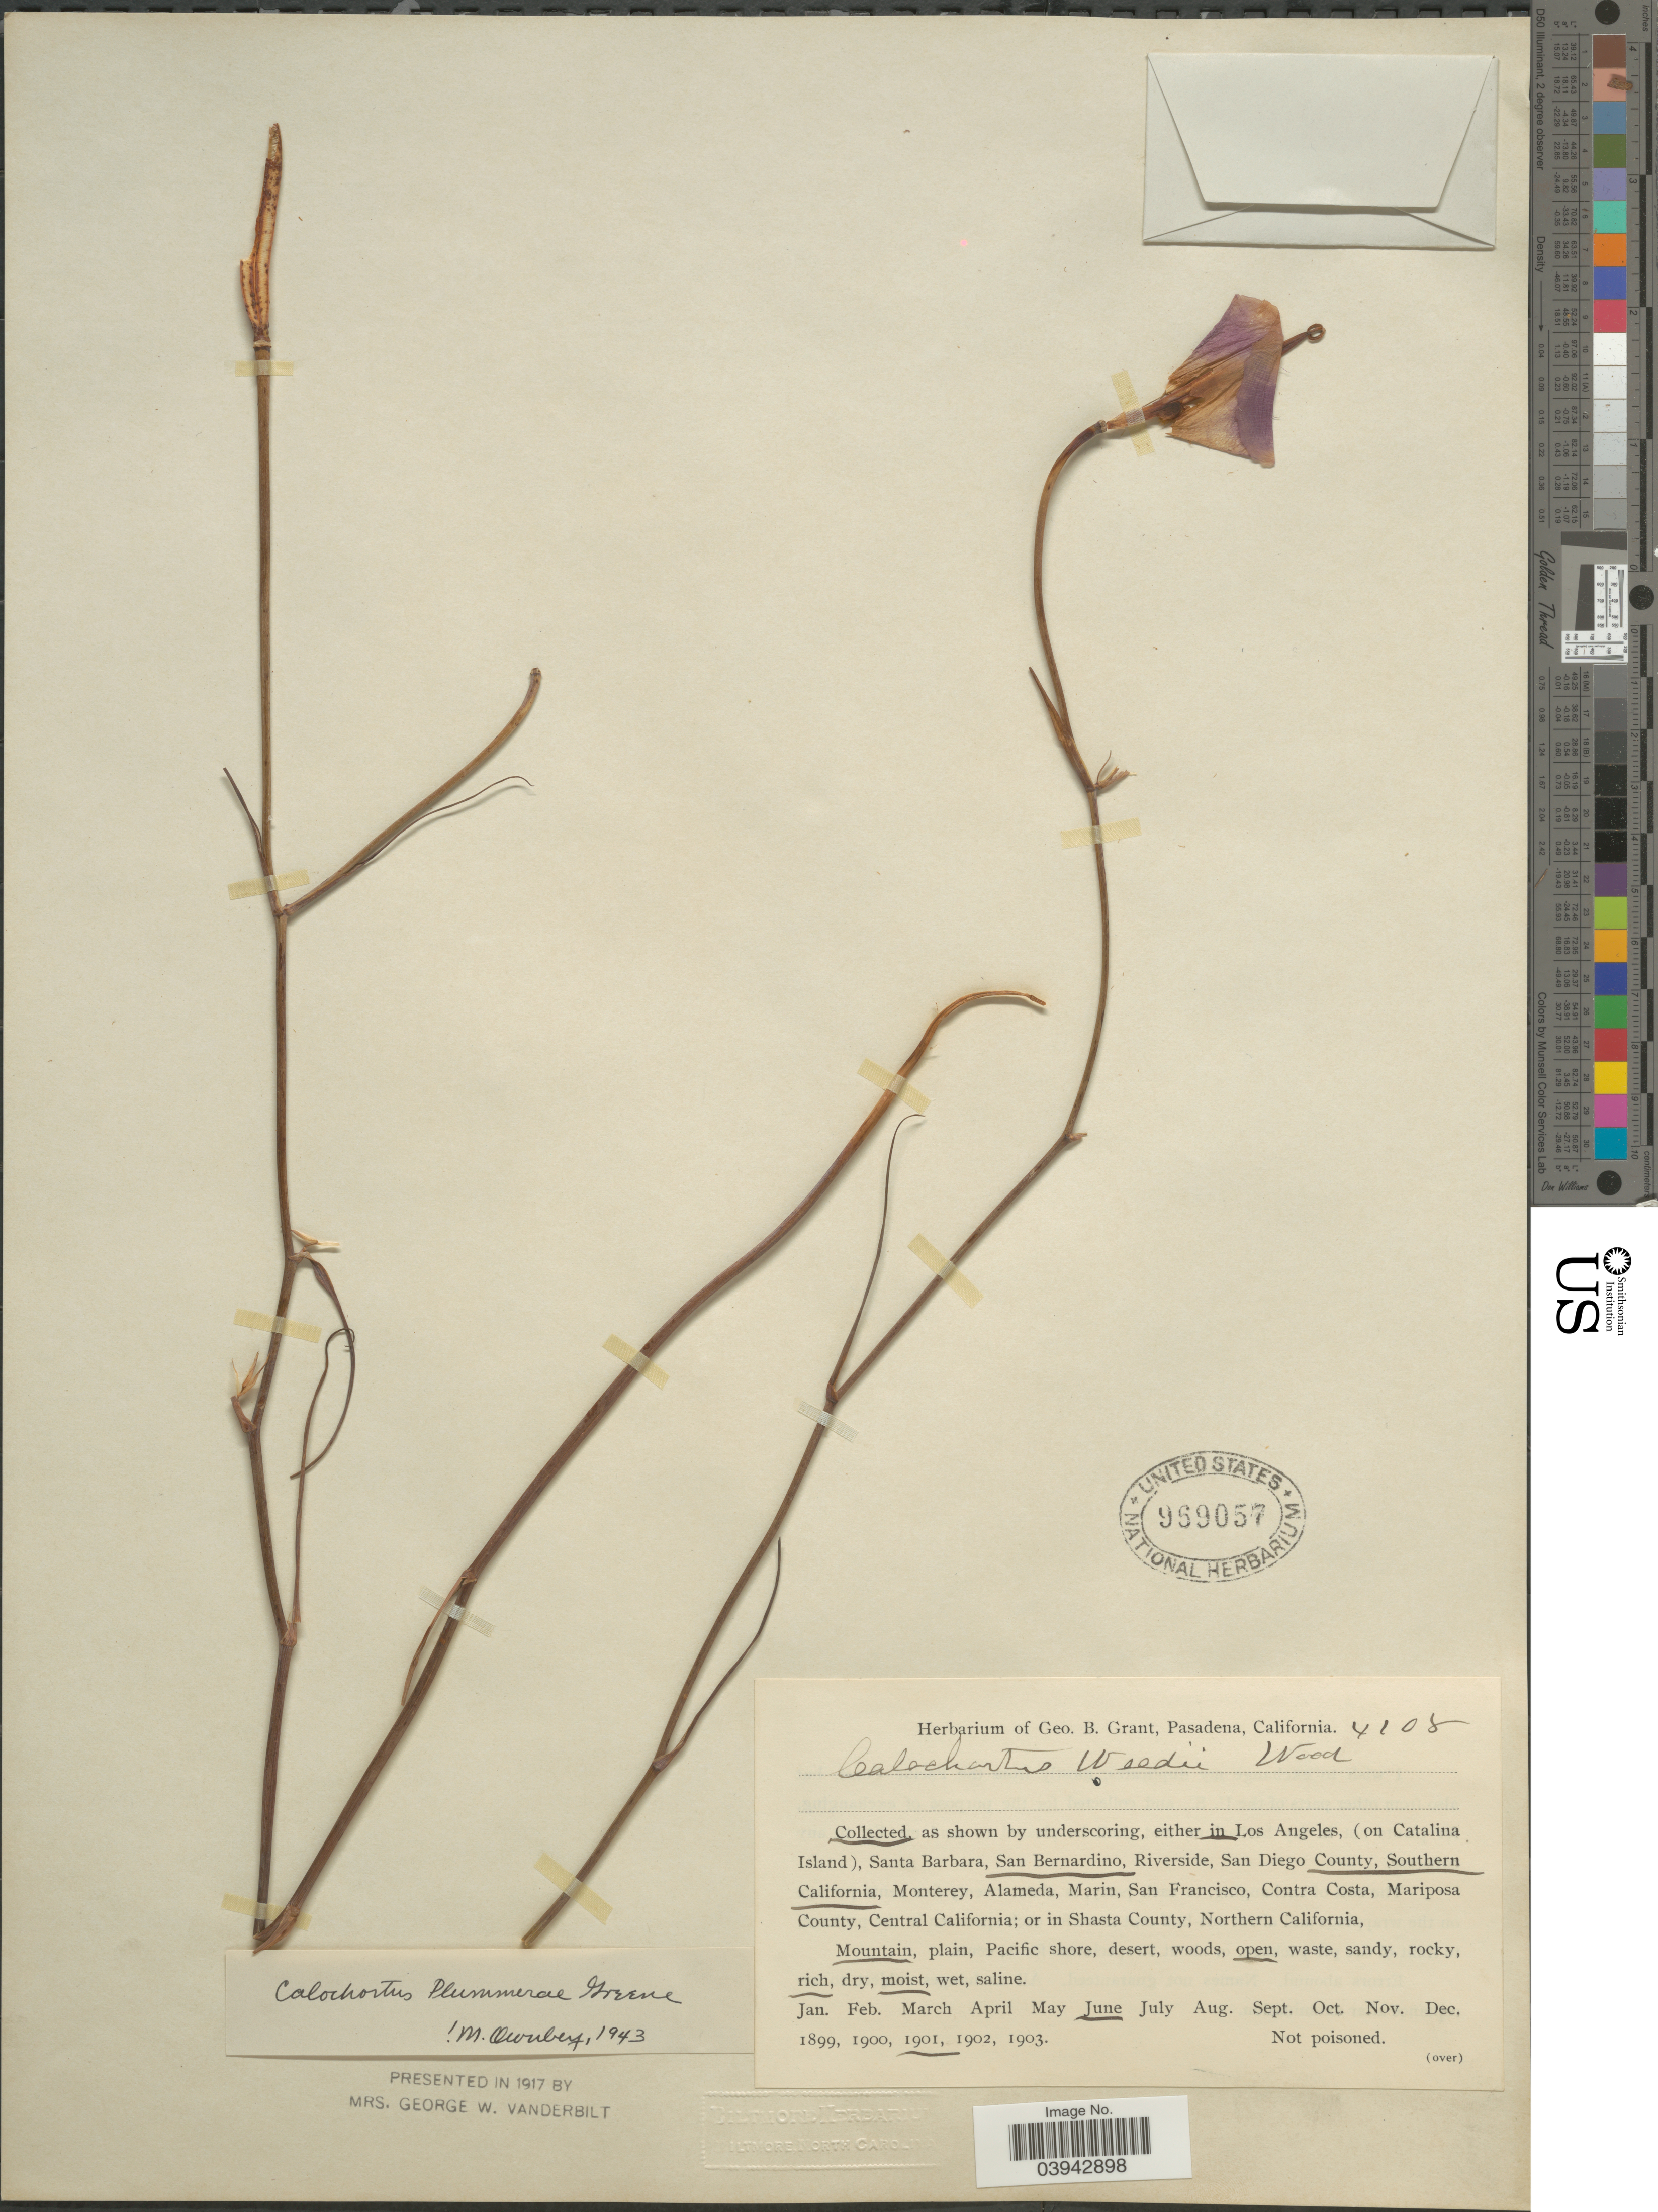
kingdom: Plantae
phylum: Tracheophyta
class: Liliopsida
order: Liliales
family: Liliaceae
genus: Calochortus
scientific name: Calochortus plummerae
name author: Greene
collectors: ex herb. Geo. B. Grant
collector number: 4108*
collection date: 1901-06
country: United States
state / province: California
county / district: San Diego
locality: In Los Angeles. San Bernardino, San Diego County, Southern California.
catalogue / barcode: US 969057